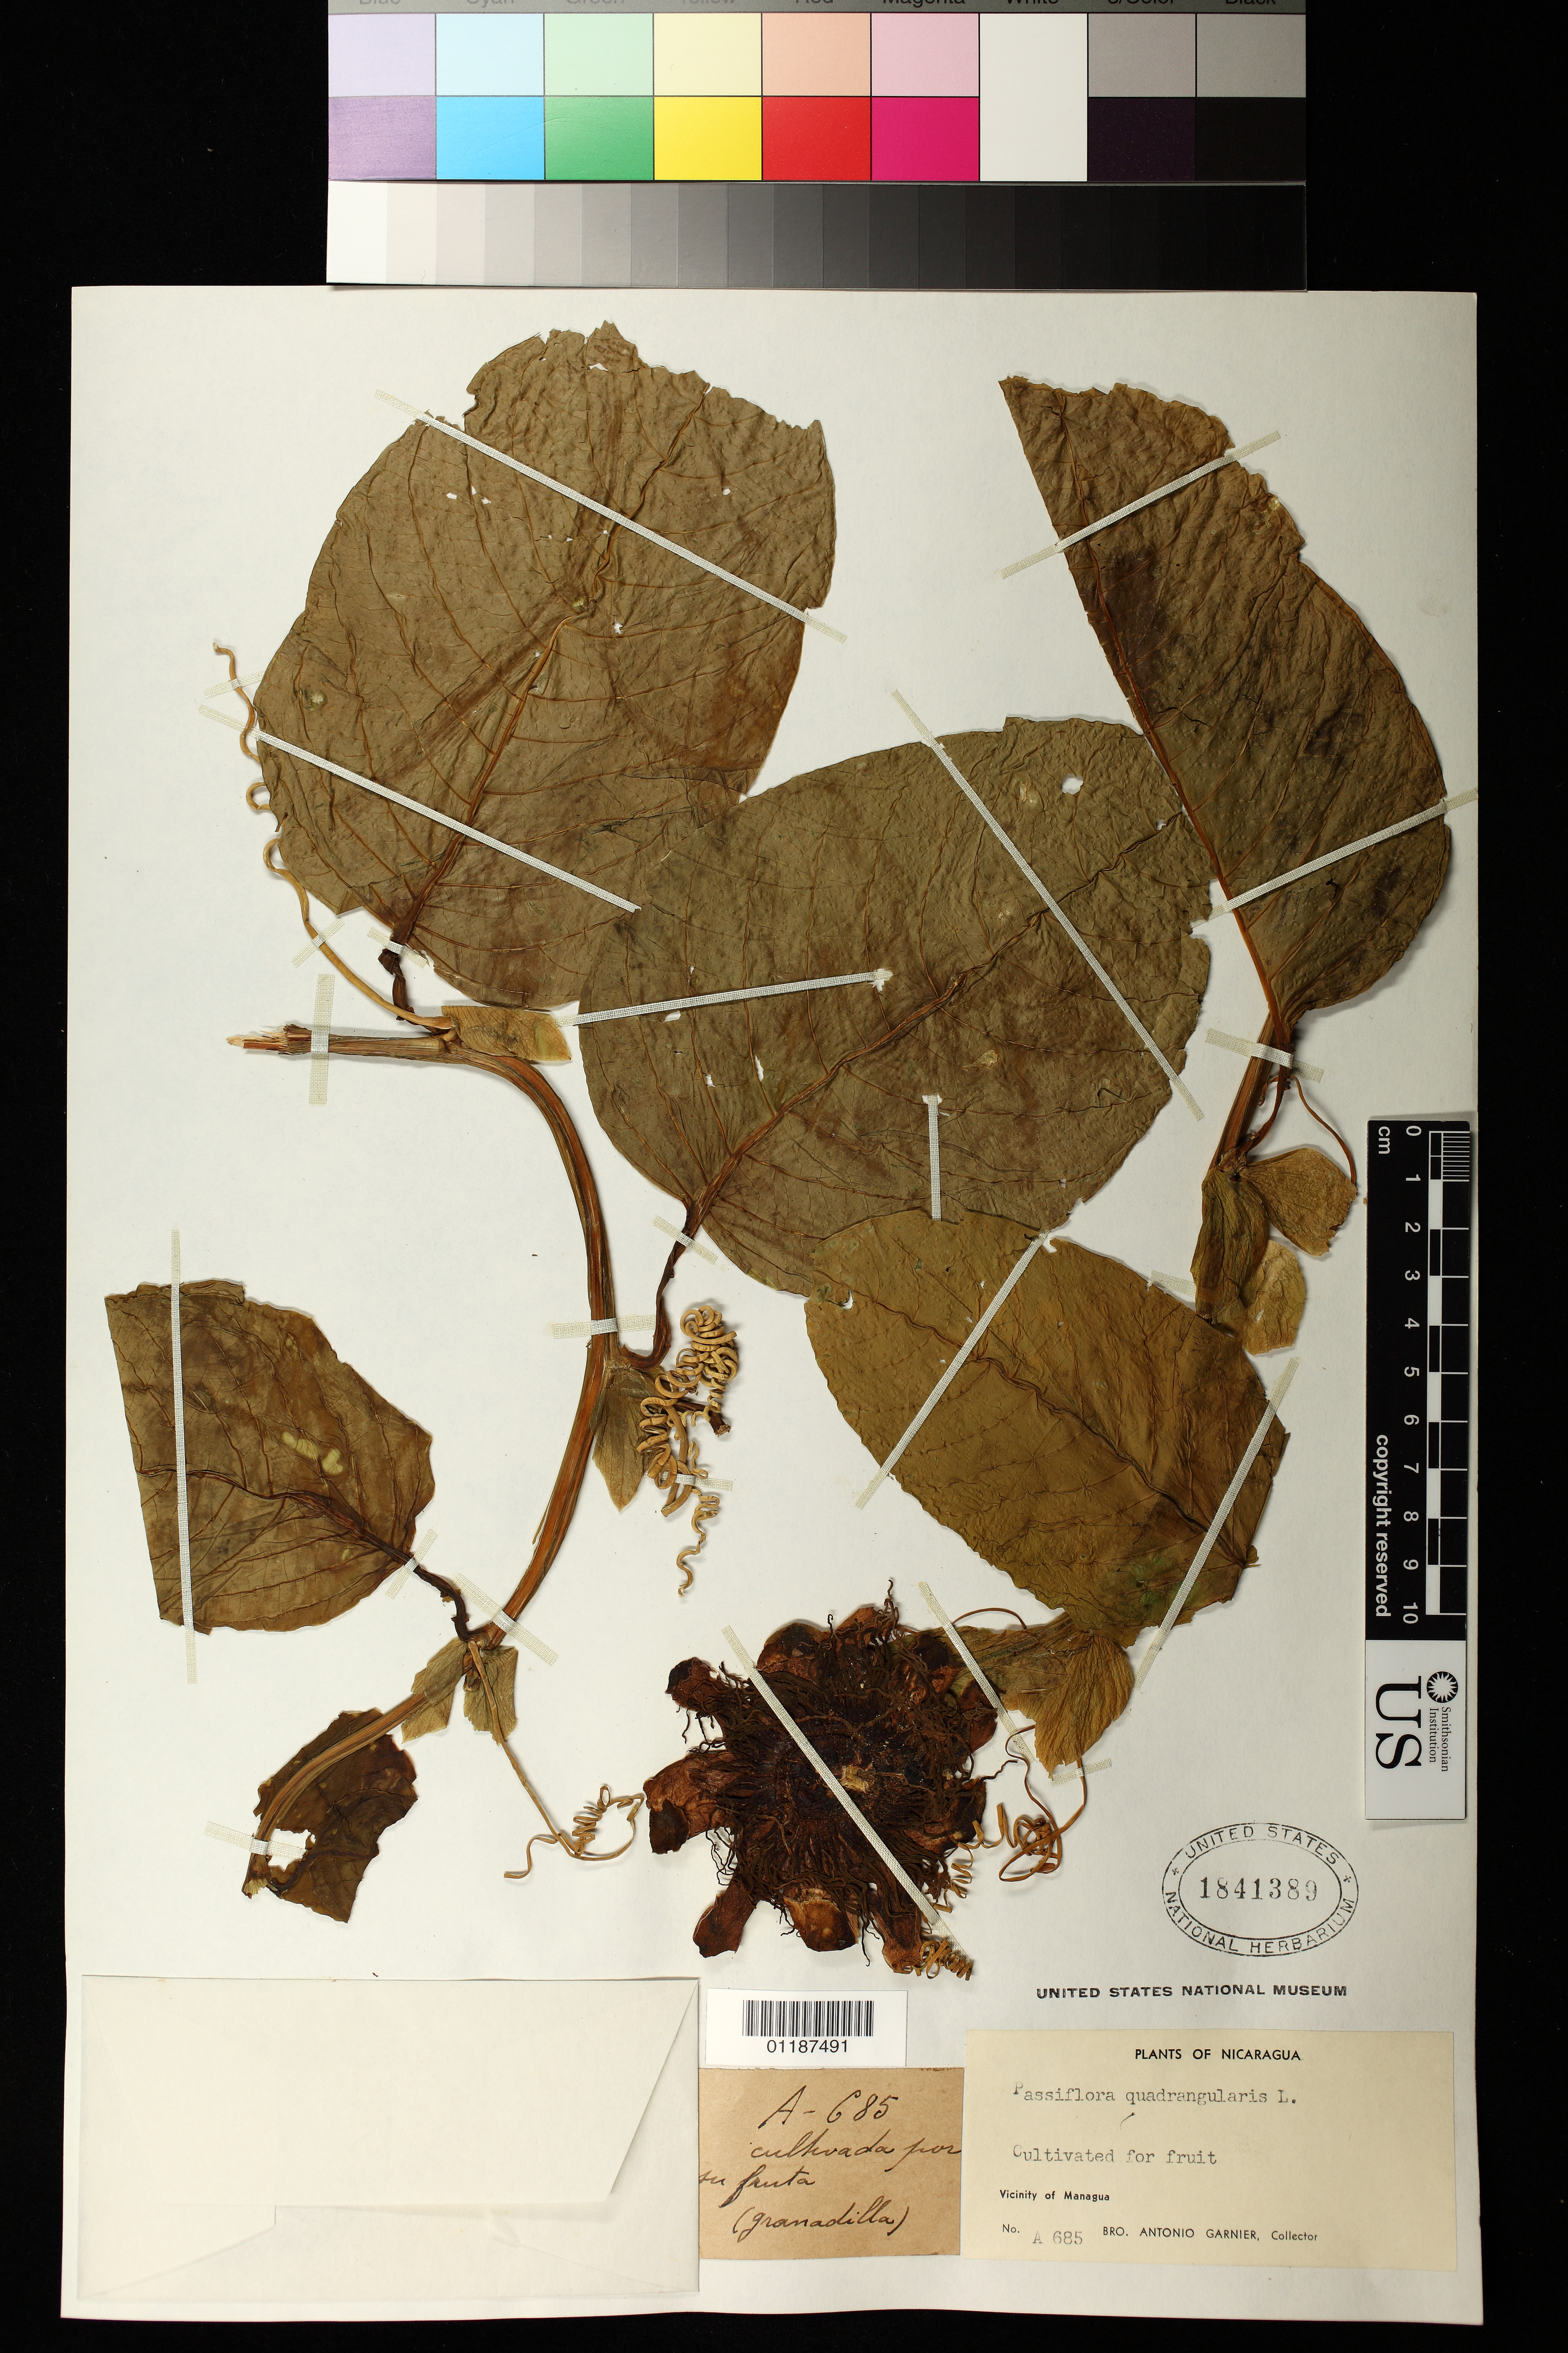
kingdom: Plantae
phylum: Tracheophyta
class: Magnoliopsida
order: Malpighiales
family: Passifloraceae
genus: Passiflora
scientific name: Passiflora quadrangularis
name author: L.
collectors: Bro. A. Garnier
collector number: A685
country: Nicaragua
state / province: Managua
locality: Vicinity of Managua. Cultivated.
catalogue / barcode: US 1841389